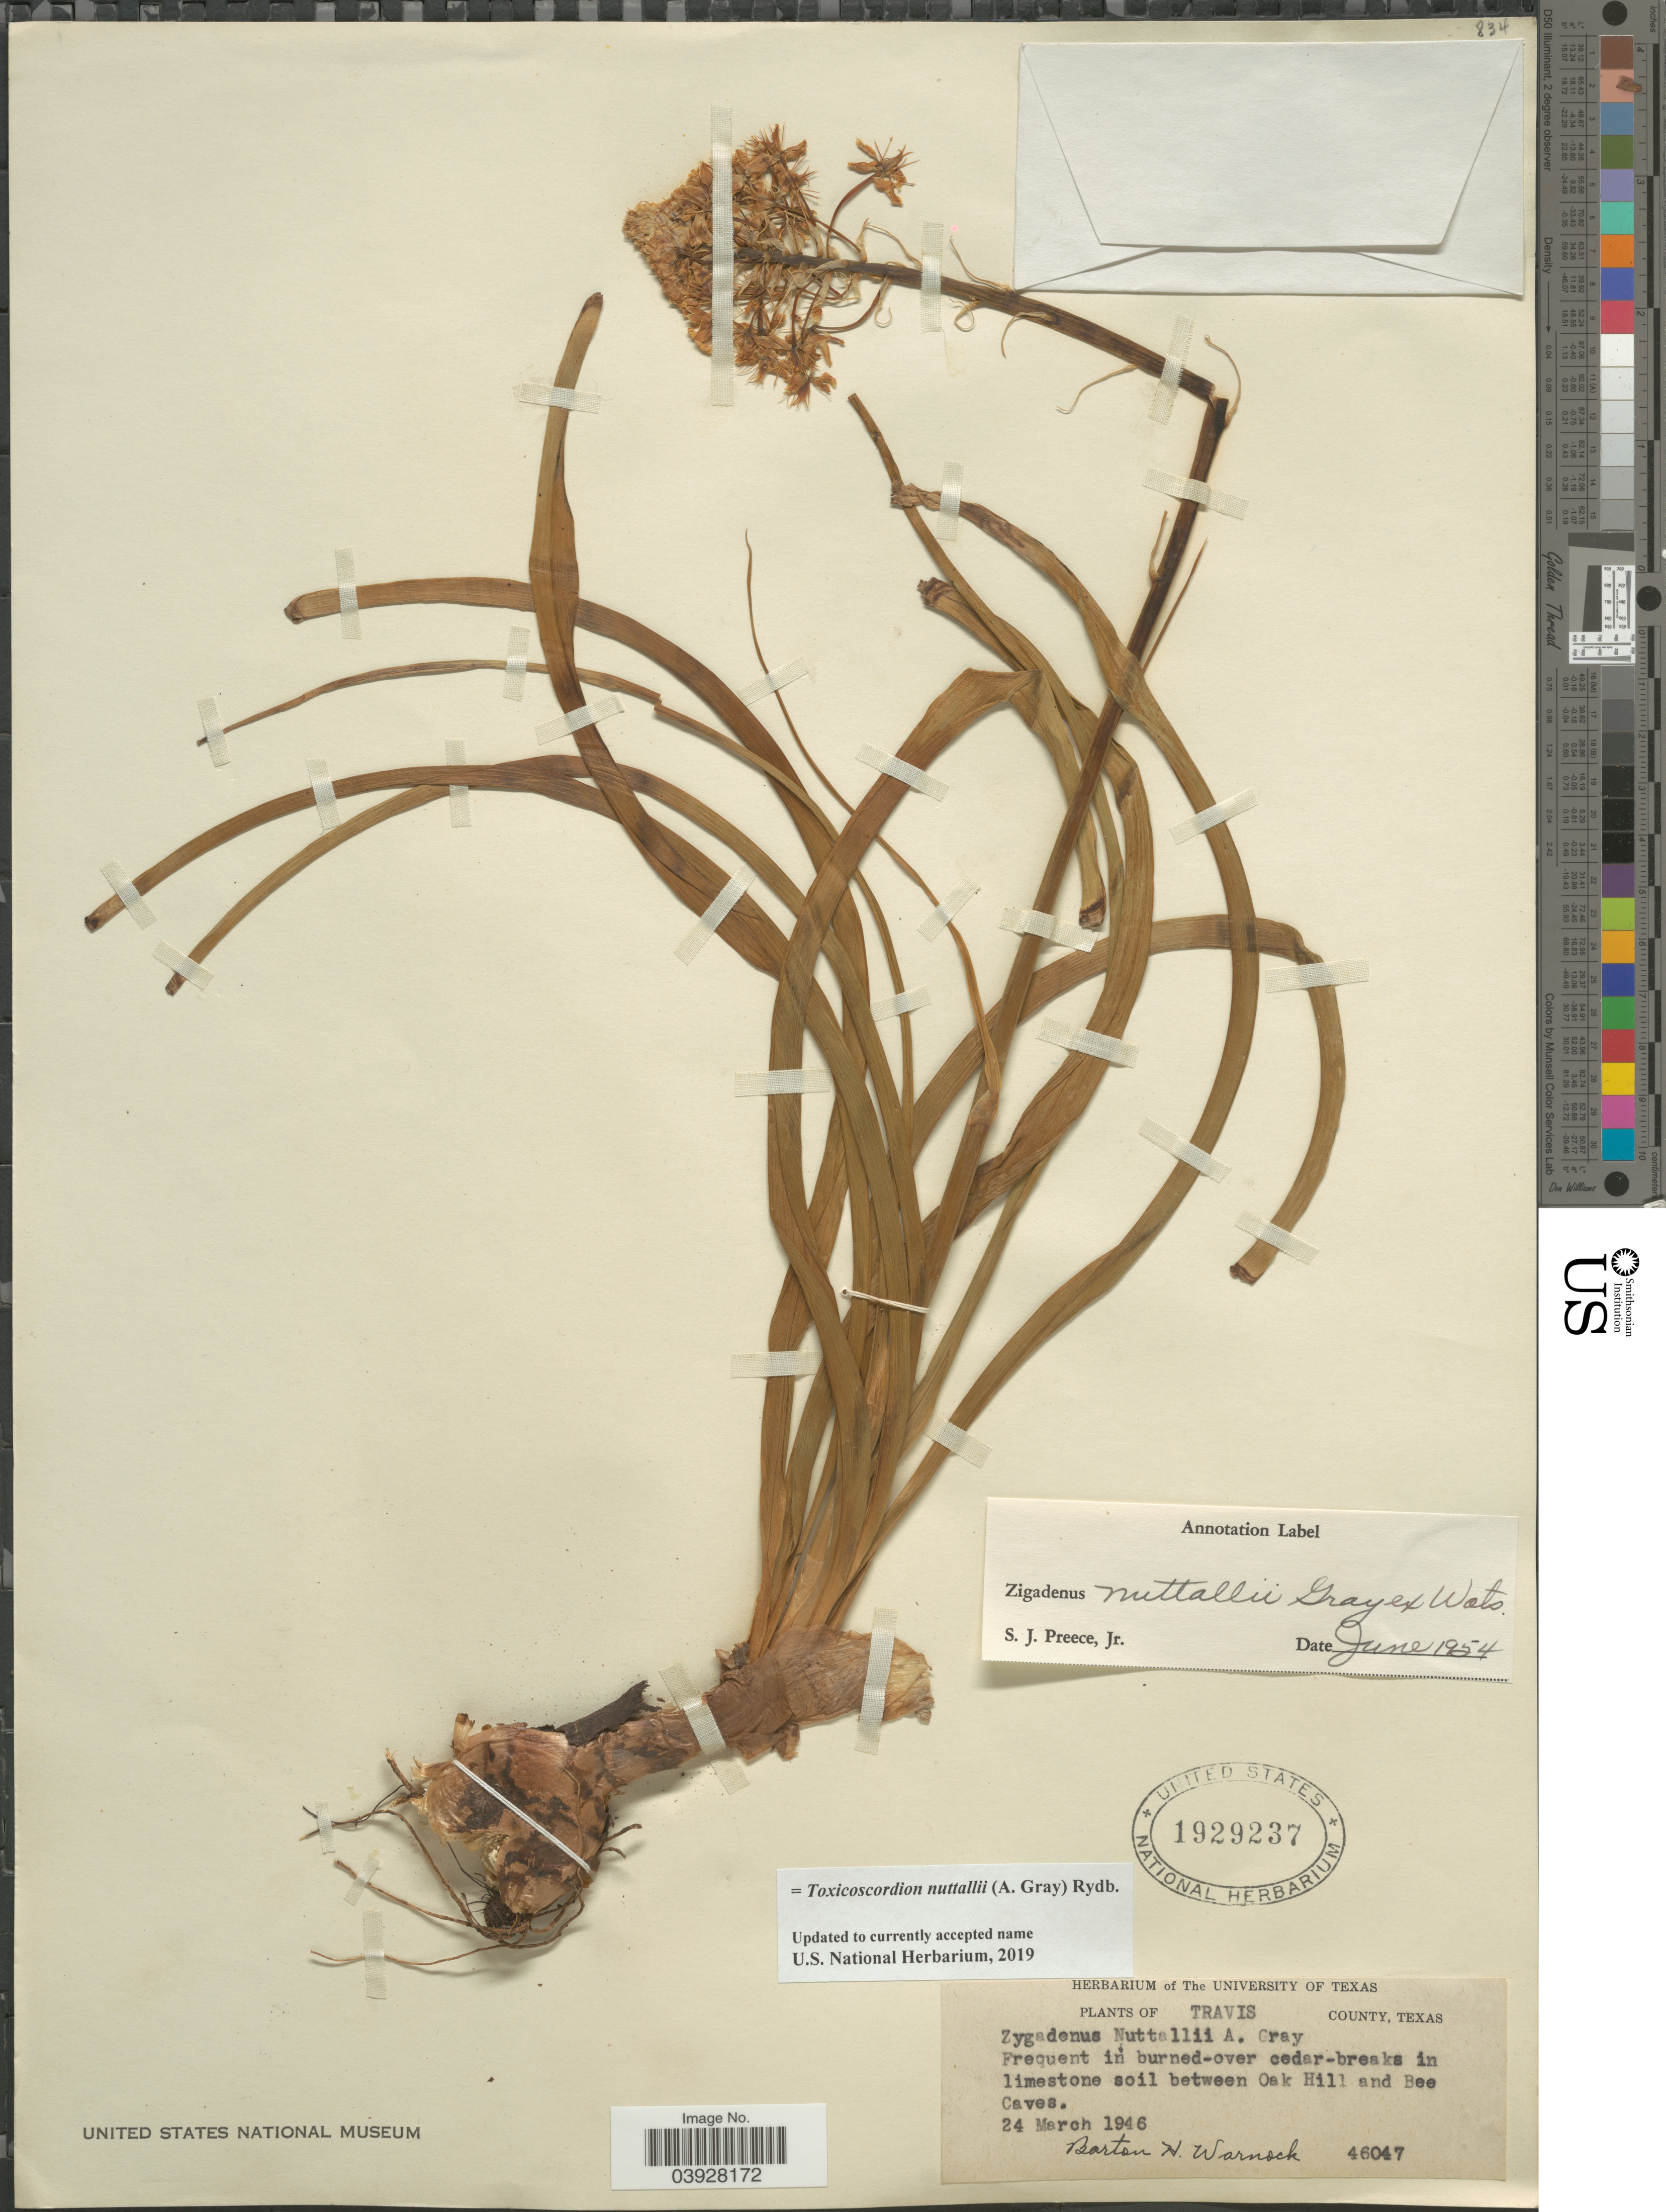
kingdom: Plantae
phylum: Tracheophyta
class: Liliopsida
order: Liliales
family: Melanthiaceae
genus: Toxicoscordion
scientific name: Toxicoscordion nuttallii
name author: (A. Gray) Rydb.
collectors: B. H. Warnock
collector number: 46047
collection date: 1946-03-24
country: United States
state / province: Texas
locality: Travis County. Between Oak Hill and Bee Caves.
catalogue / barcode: US 1929237